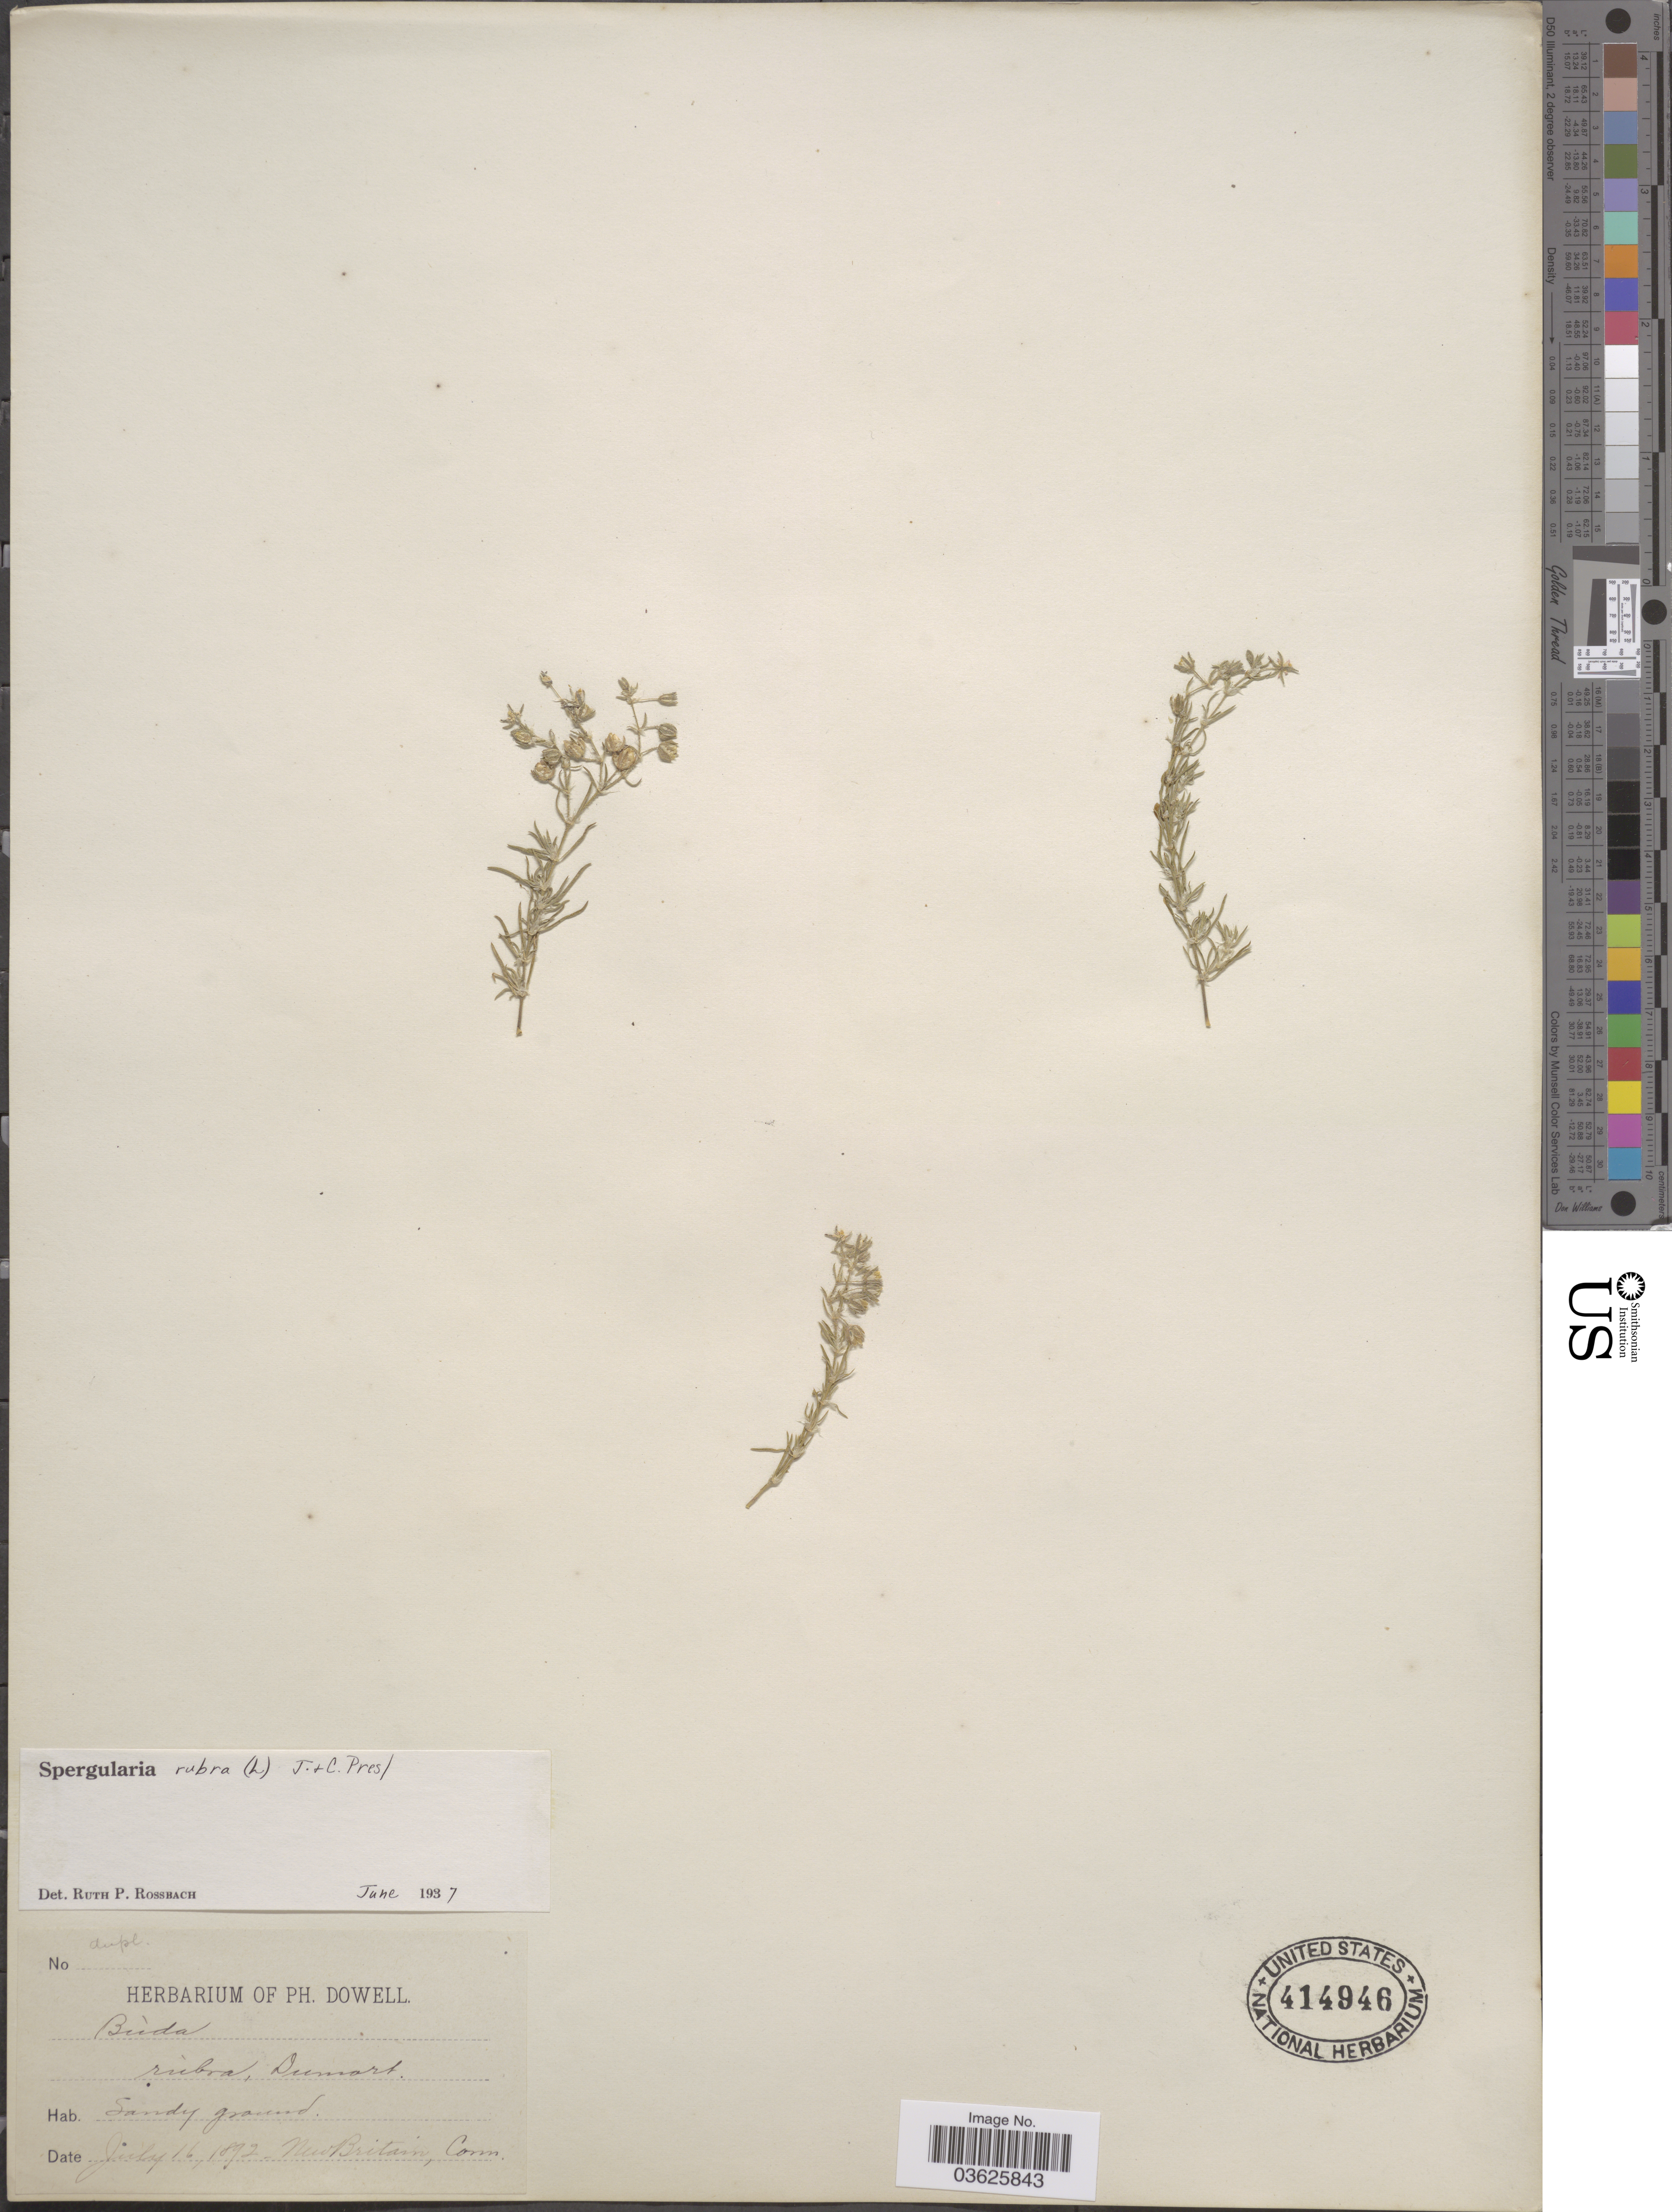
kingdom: Plantae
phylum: Tracheophyta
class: Magnoliopsida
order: Caryophyllales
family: Caryophyllaceae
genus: Spergularia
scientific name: Spergularia rubra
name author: (L.) J. Presl & C. Presl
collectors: Ex herb. Ph. Dowell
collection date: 1892-07-16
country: United States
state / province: Connecticut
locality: New Britain.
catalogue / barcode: US 414946